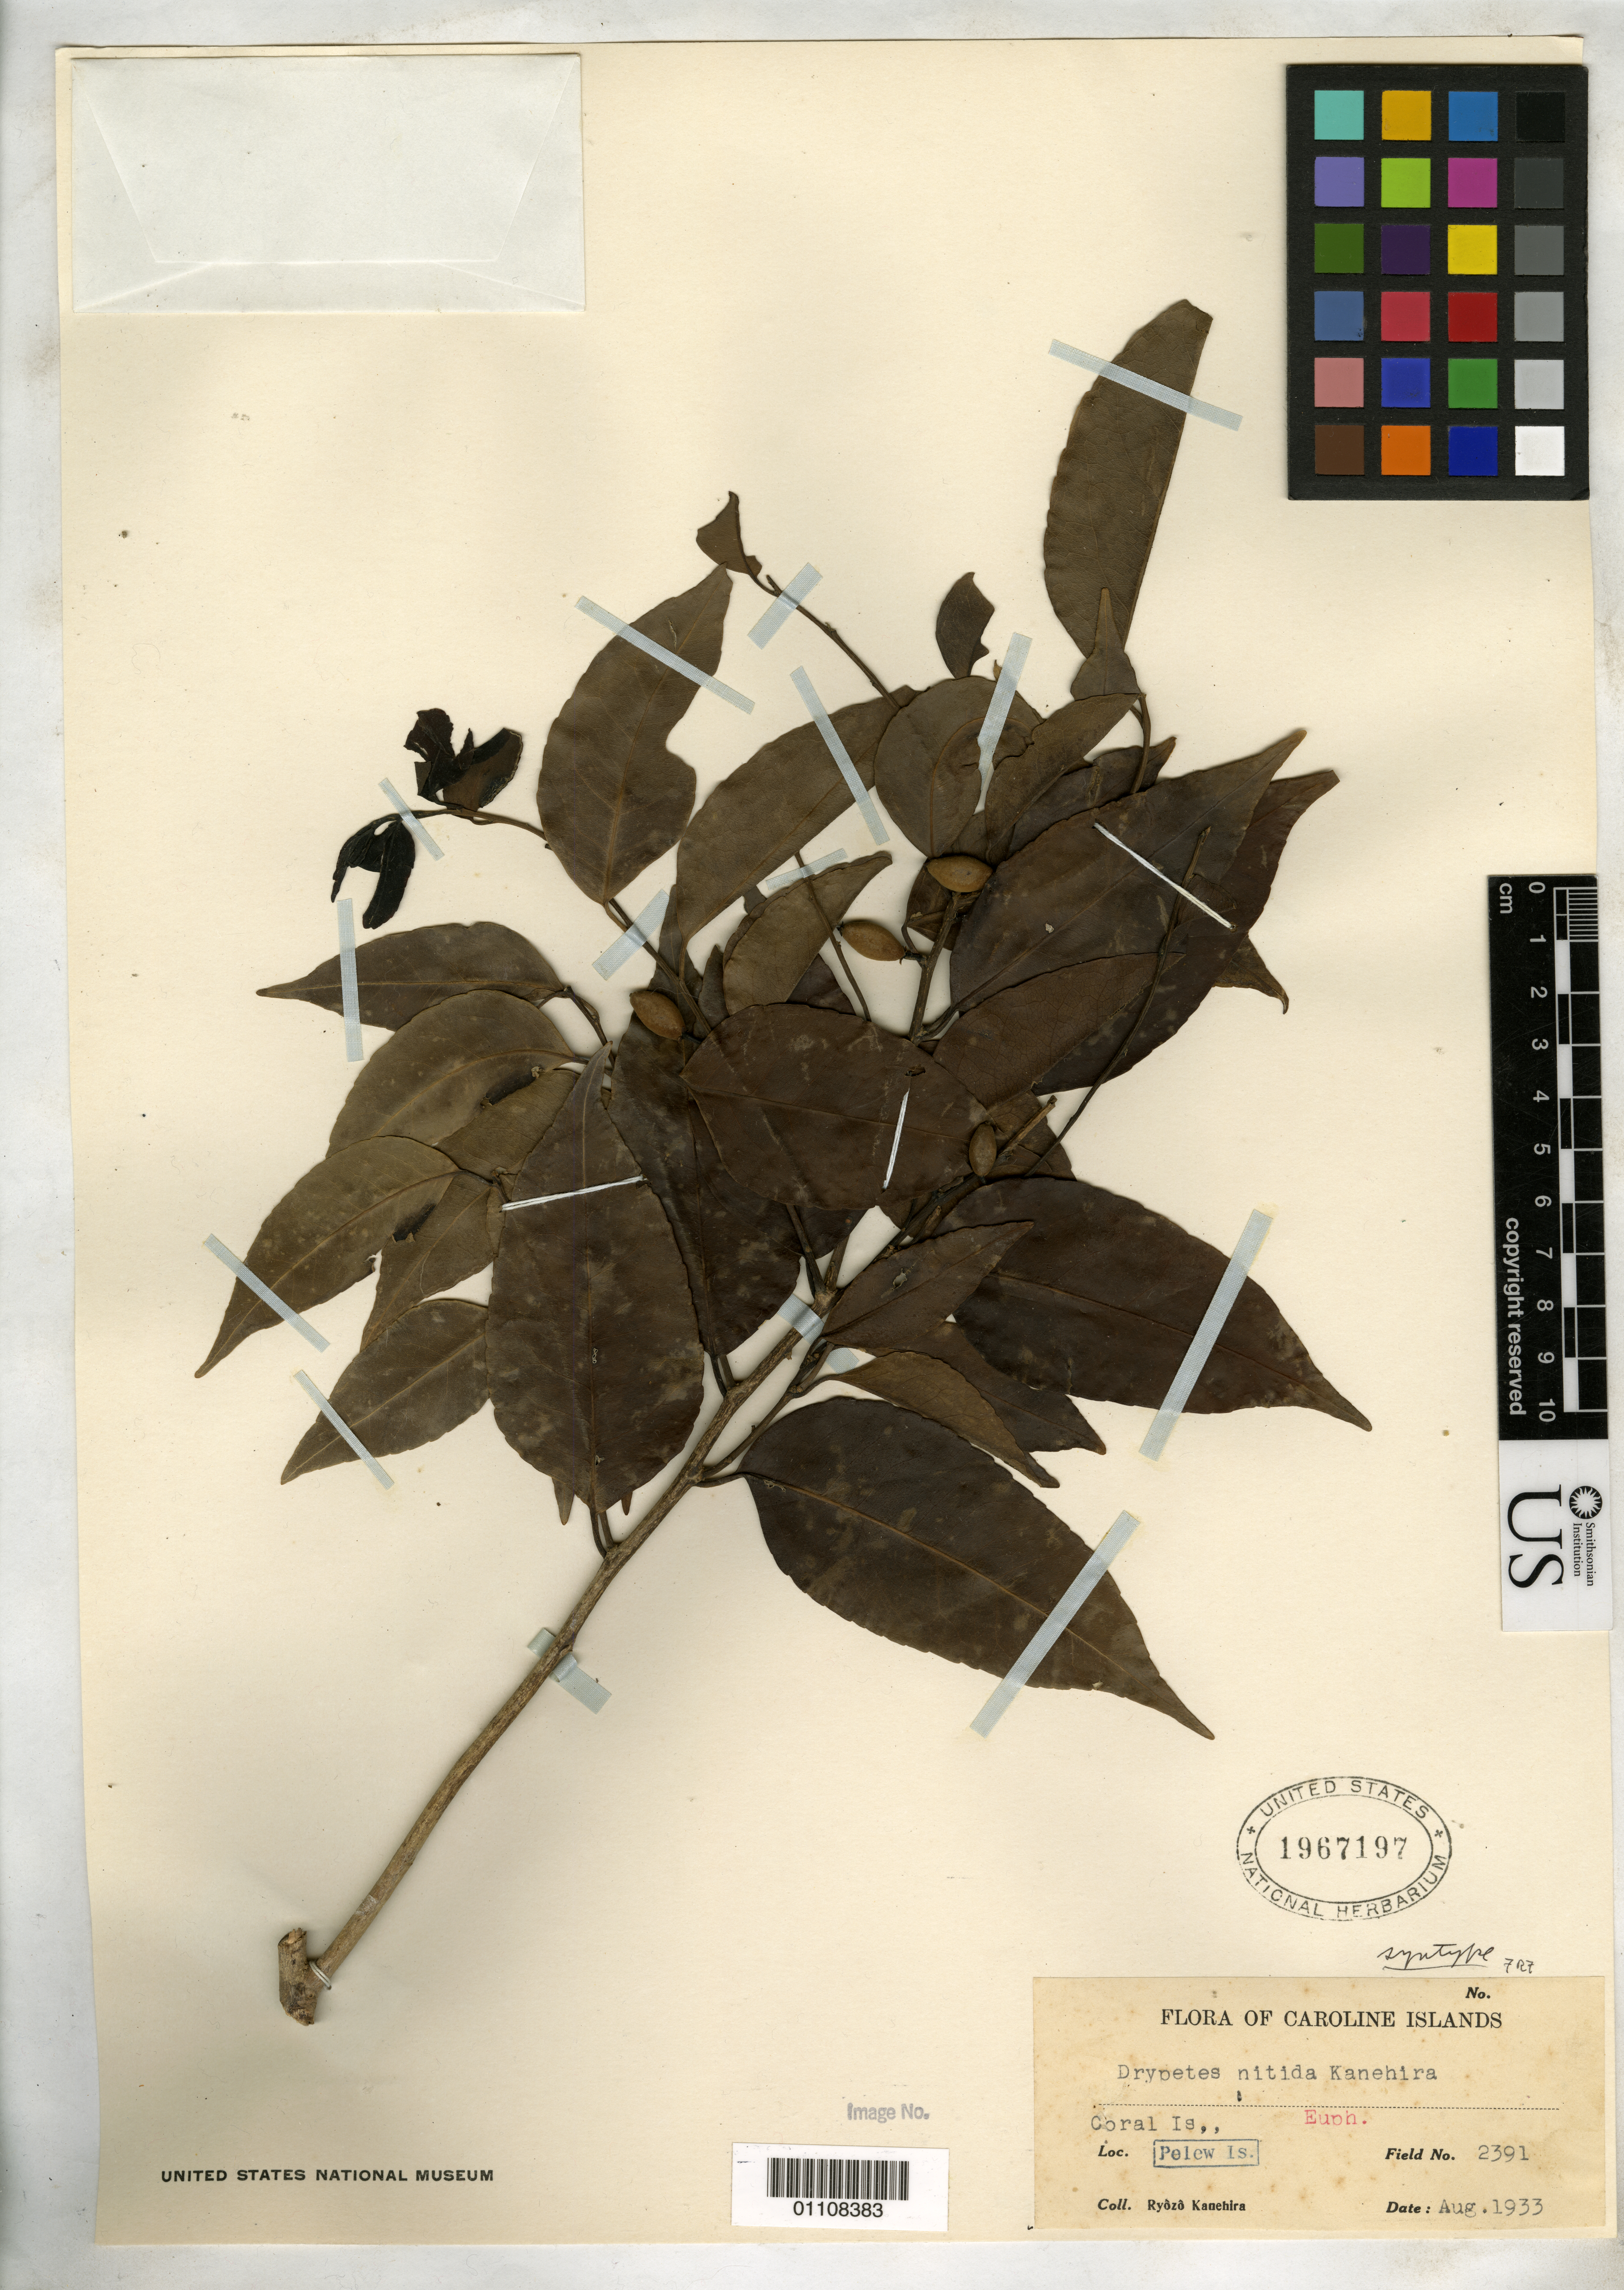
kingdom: Plantae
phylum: Tracheophyta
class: Magnoliopsida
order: Malpighiales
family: Putranjivaceae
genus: Drypetes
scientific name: Drypetes nitida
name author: Kaneh.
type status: Syntype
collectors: R. Kanehira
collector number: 2391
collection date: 1933-08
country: Palau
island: Coral Island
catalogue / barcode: US 1967197